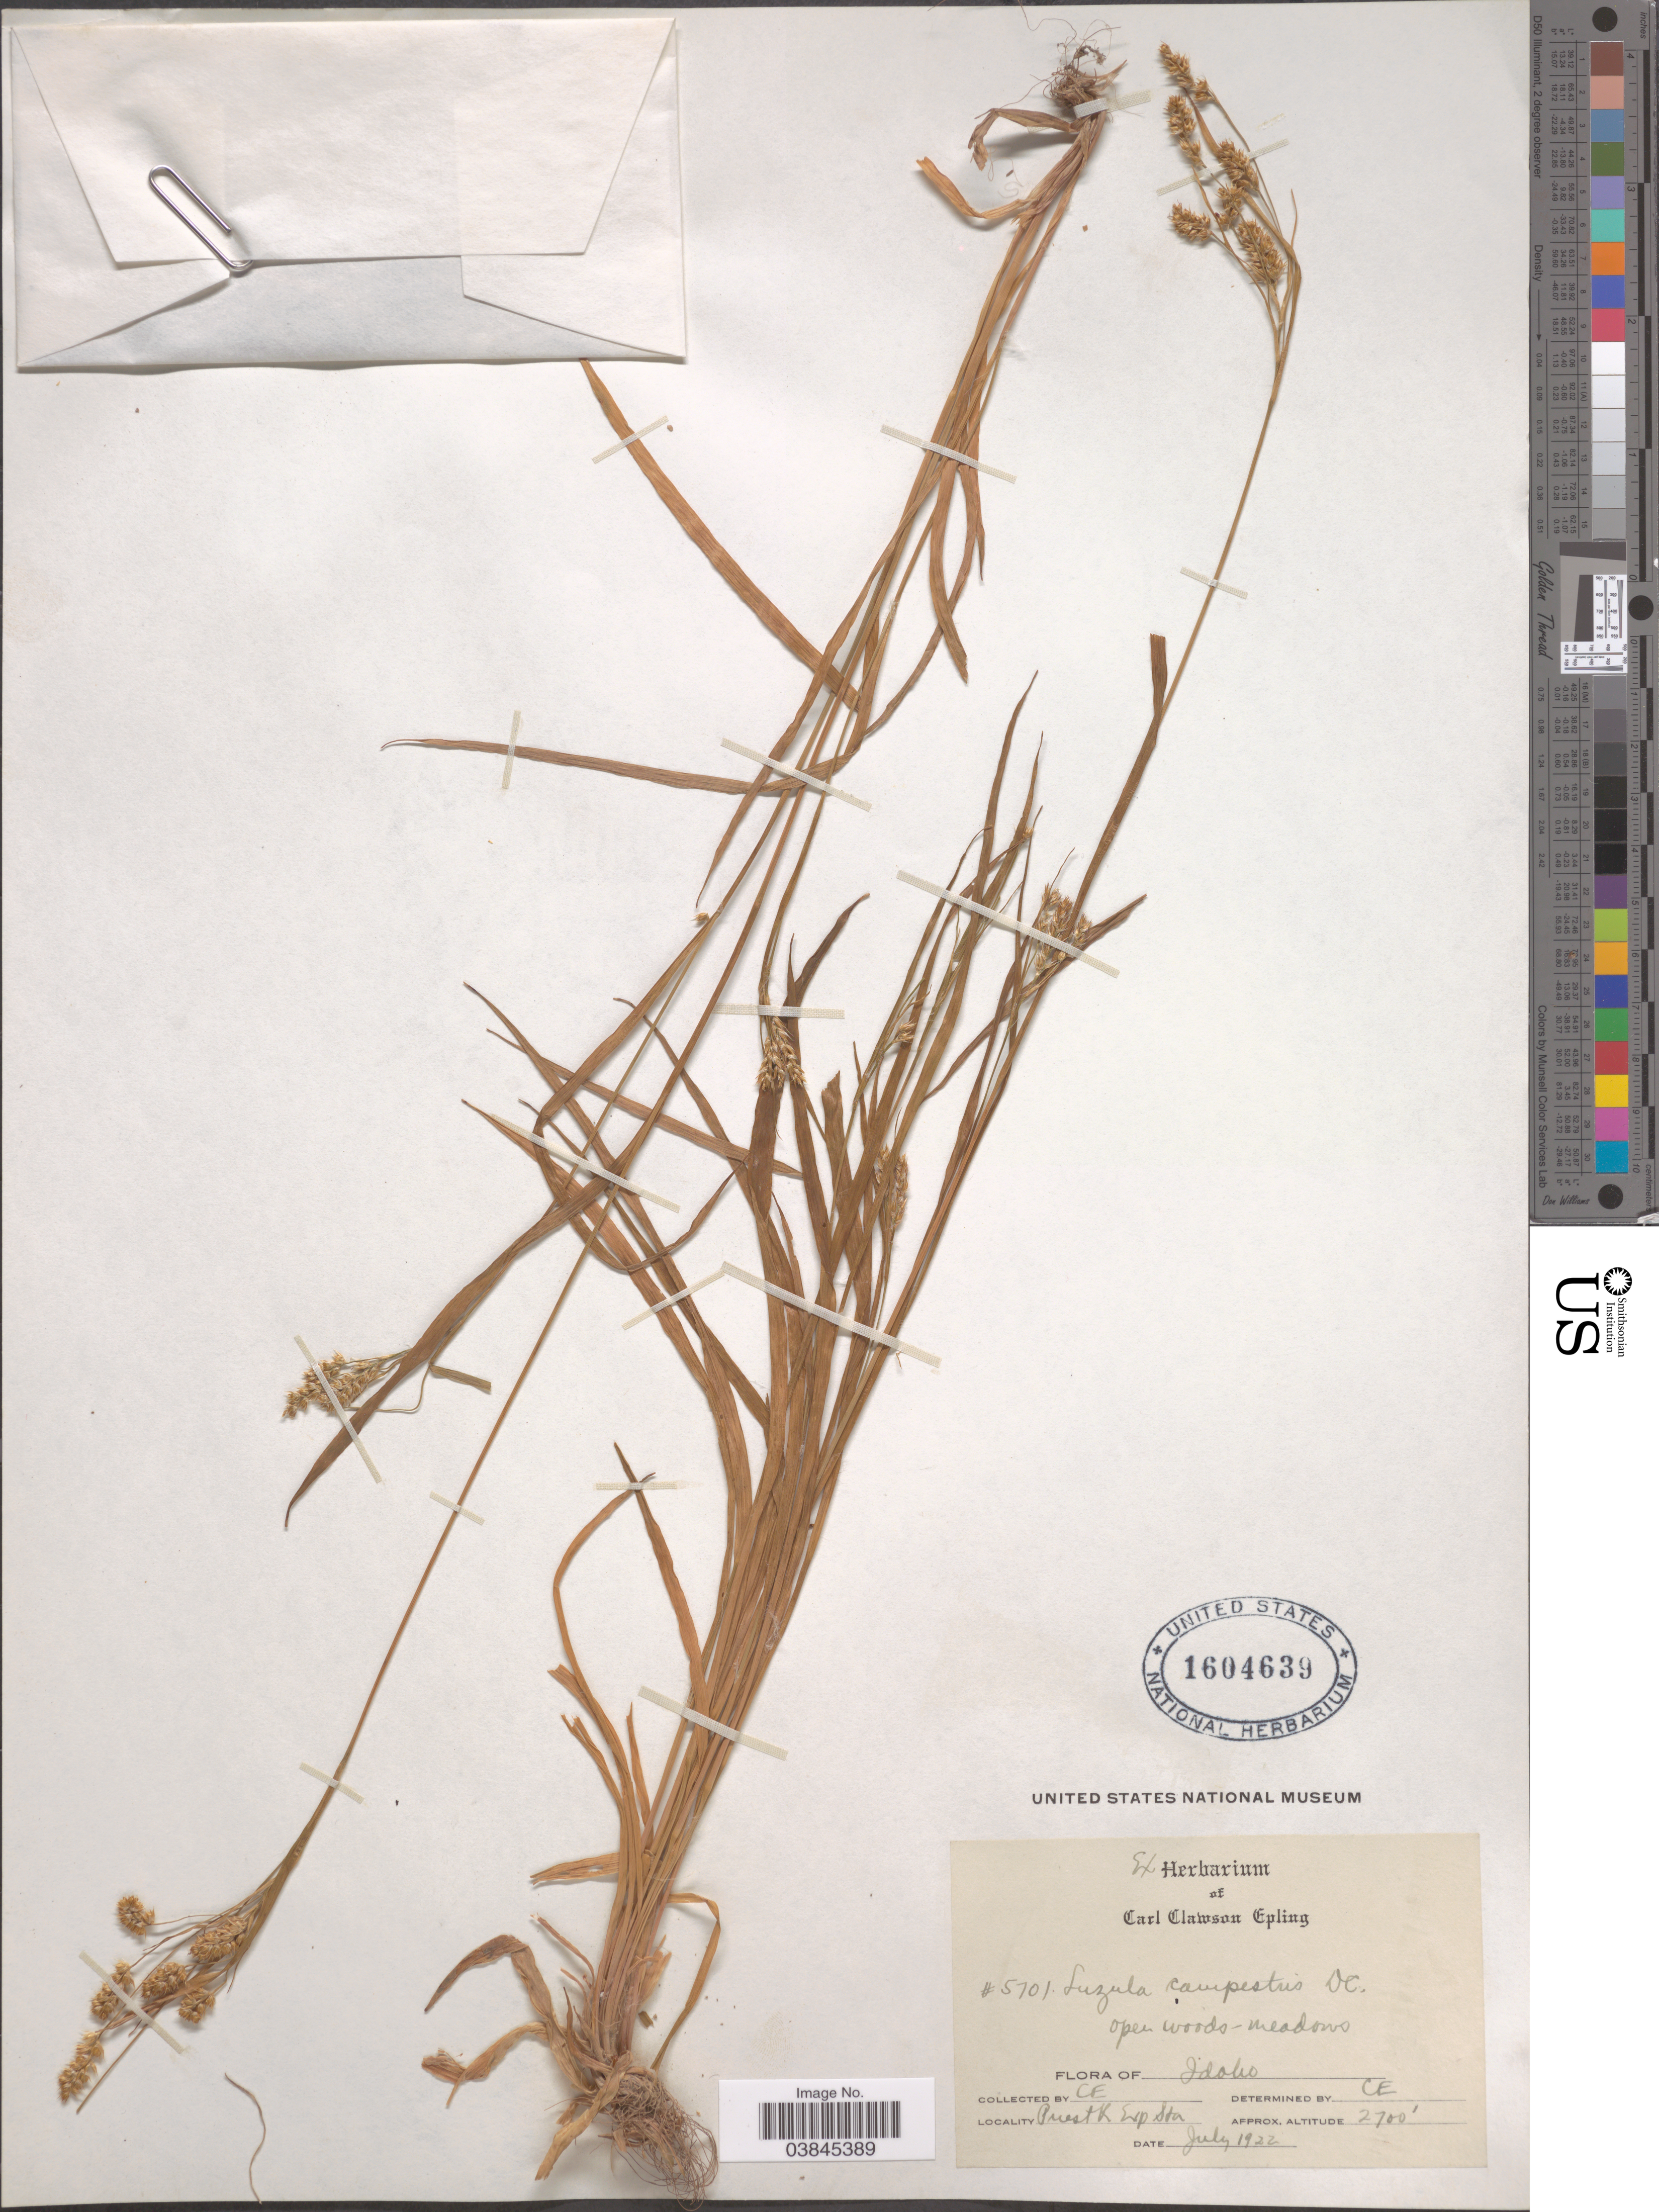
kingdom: Plantae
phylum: Tracheophyta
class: Liliopsida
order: Poales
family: Juncaceae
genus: Luzula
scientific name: Luzula campestris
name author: (L.) DC.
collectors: C. C. Epling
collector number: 5701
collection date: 1922-07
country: United States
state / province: Idaho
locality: Priest Exp Sta.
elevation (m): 823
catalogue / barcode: US 1604639